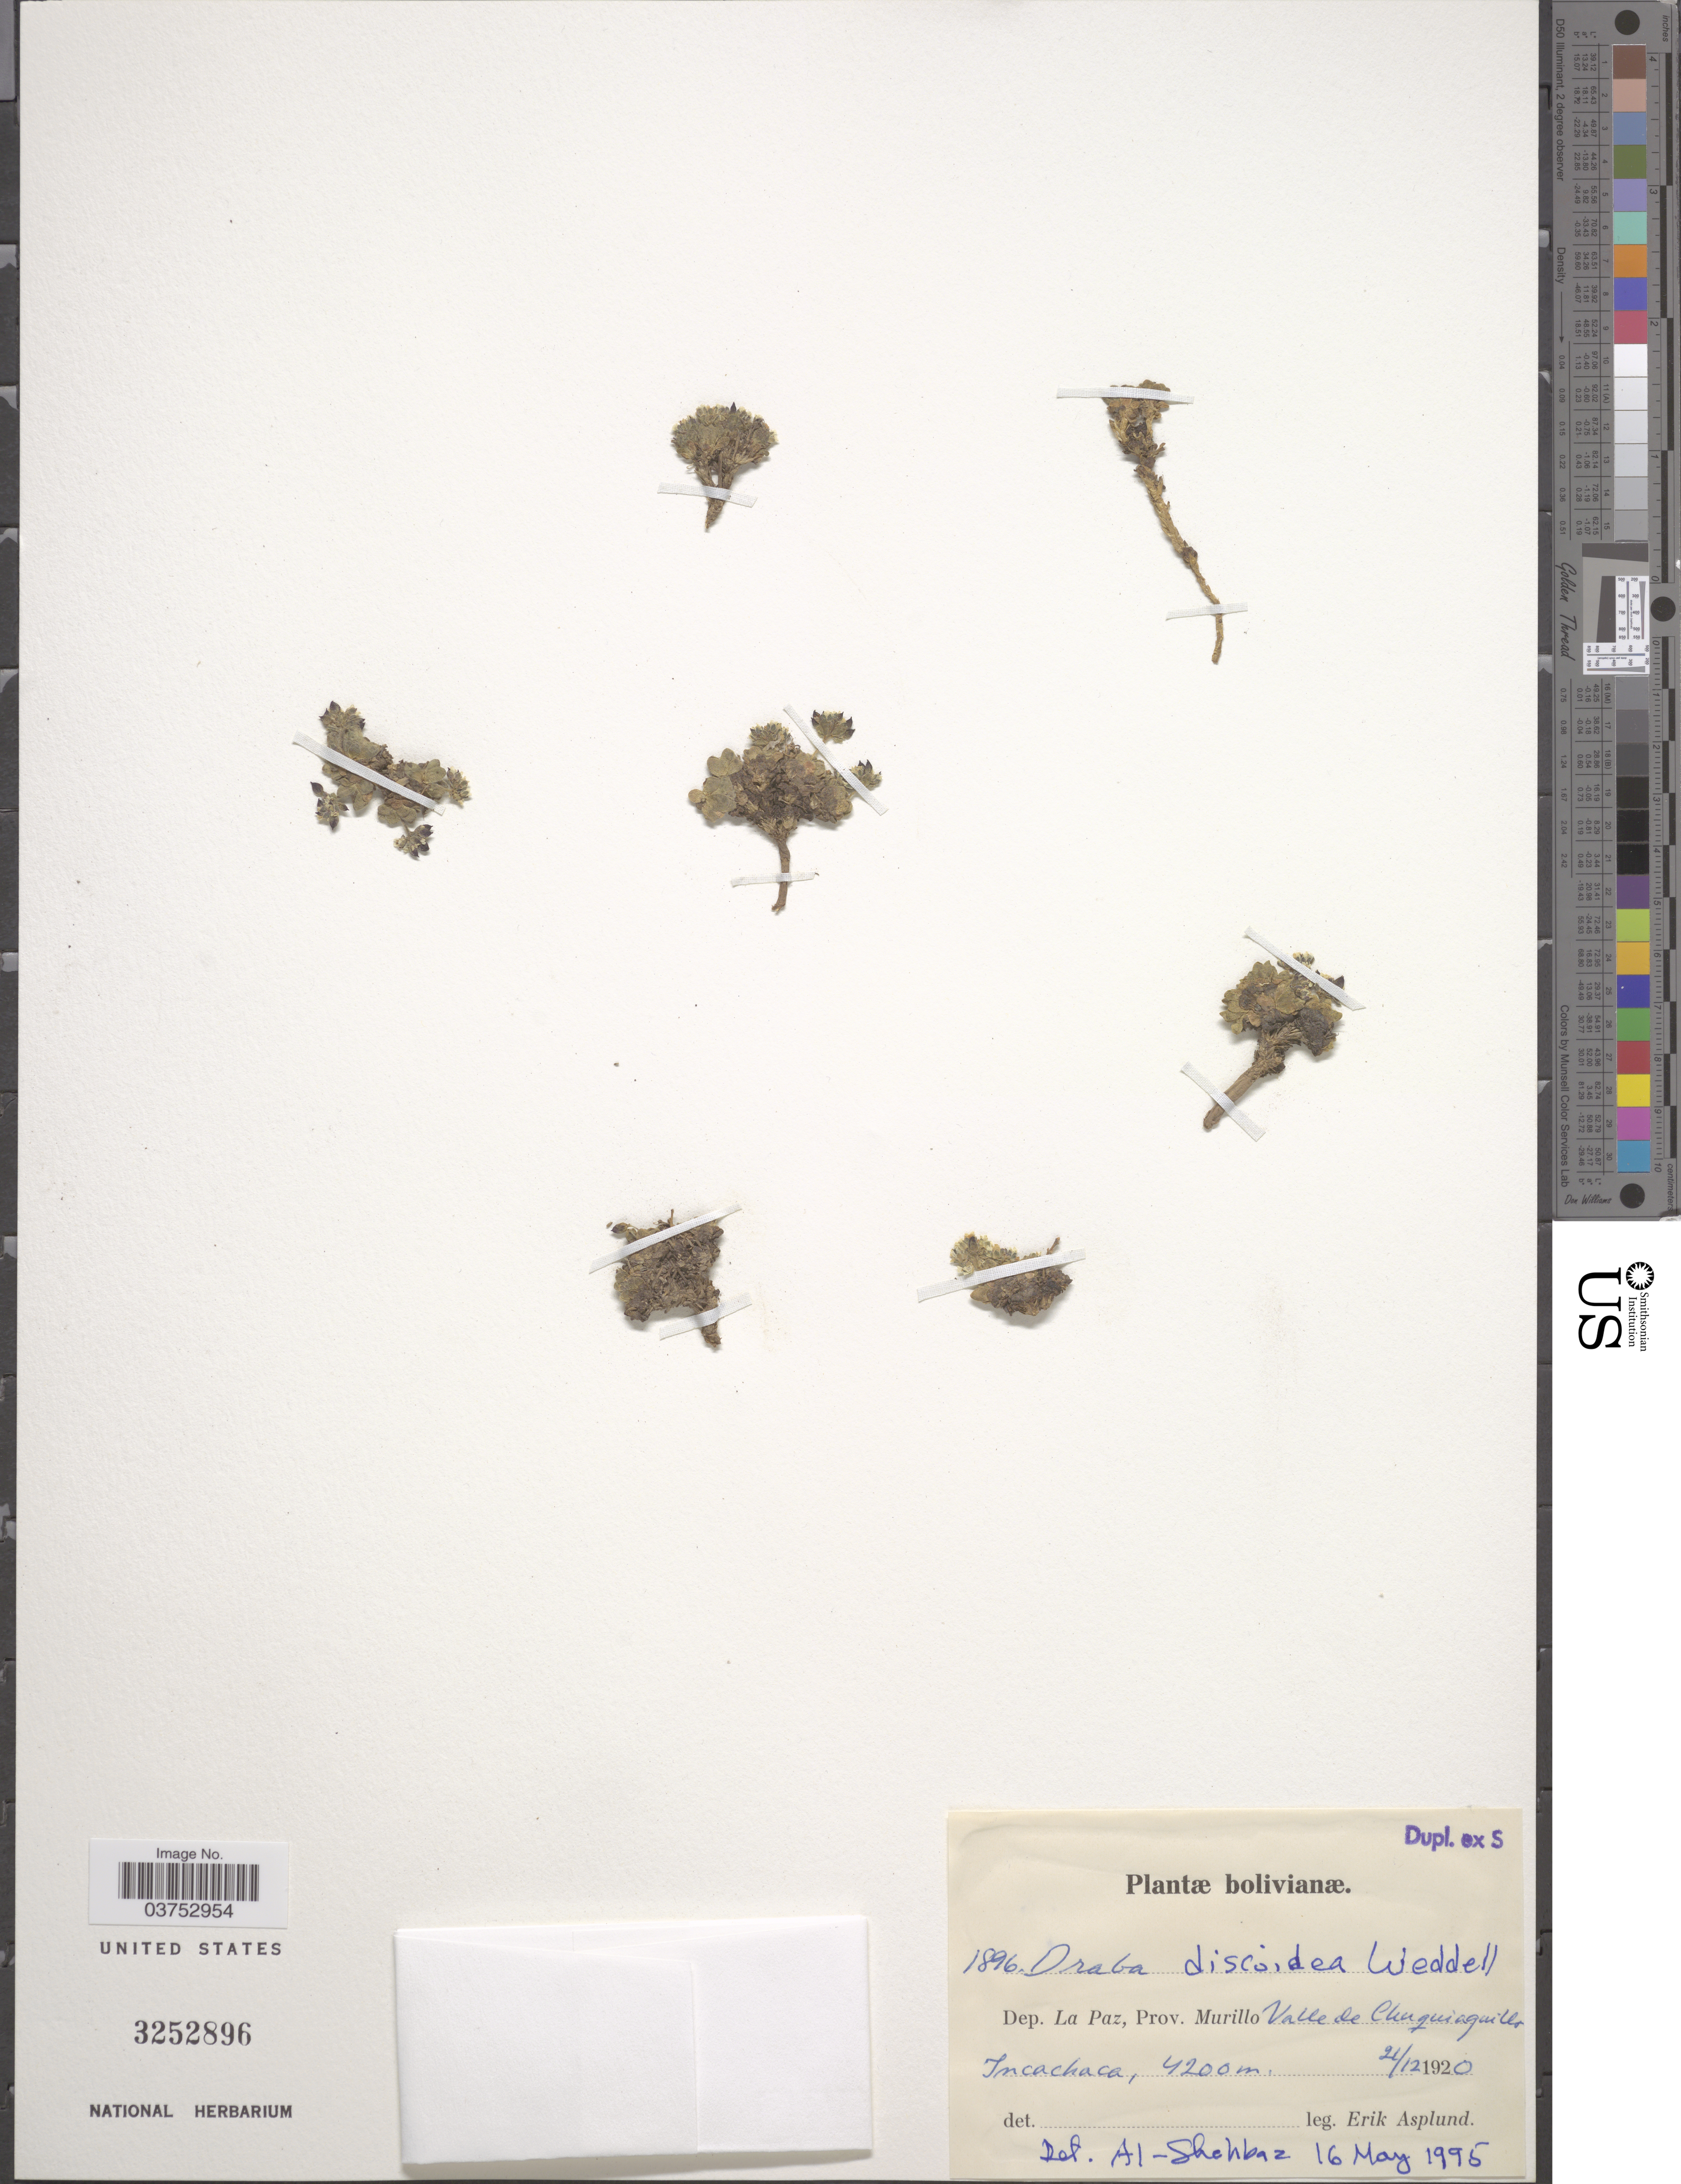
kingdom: Plantae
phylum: Tracheophyta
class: Magnoliopsida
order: Brassicales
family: Brassicaceae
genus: Draba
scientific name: Draba discoidea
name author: (A. Gray) Wedd.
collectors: E. Asplund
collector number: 1896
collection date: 1920-12-21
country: Bolivia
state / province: La Paz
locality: Dep. La Paz, Prov. Murillo. Valle de Chuquiaguillo Incachaca.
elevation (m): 4200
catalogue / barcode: US 3252896